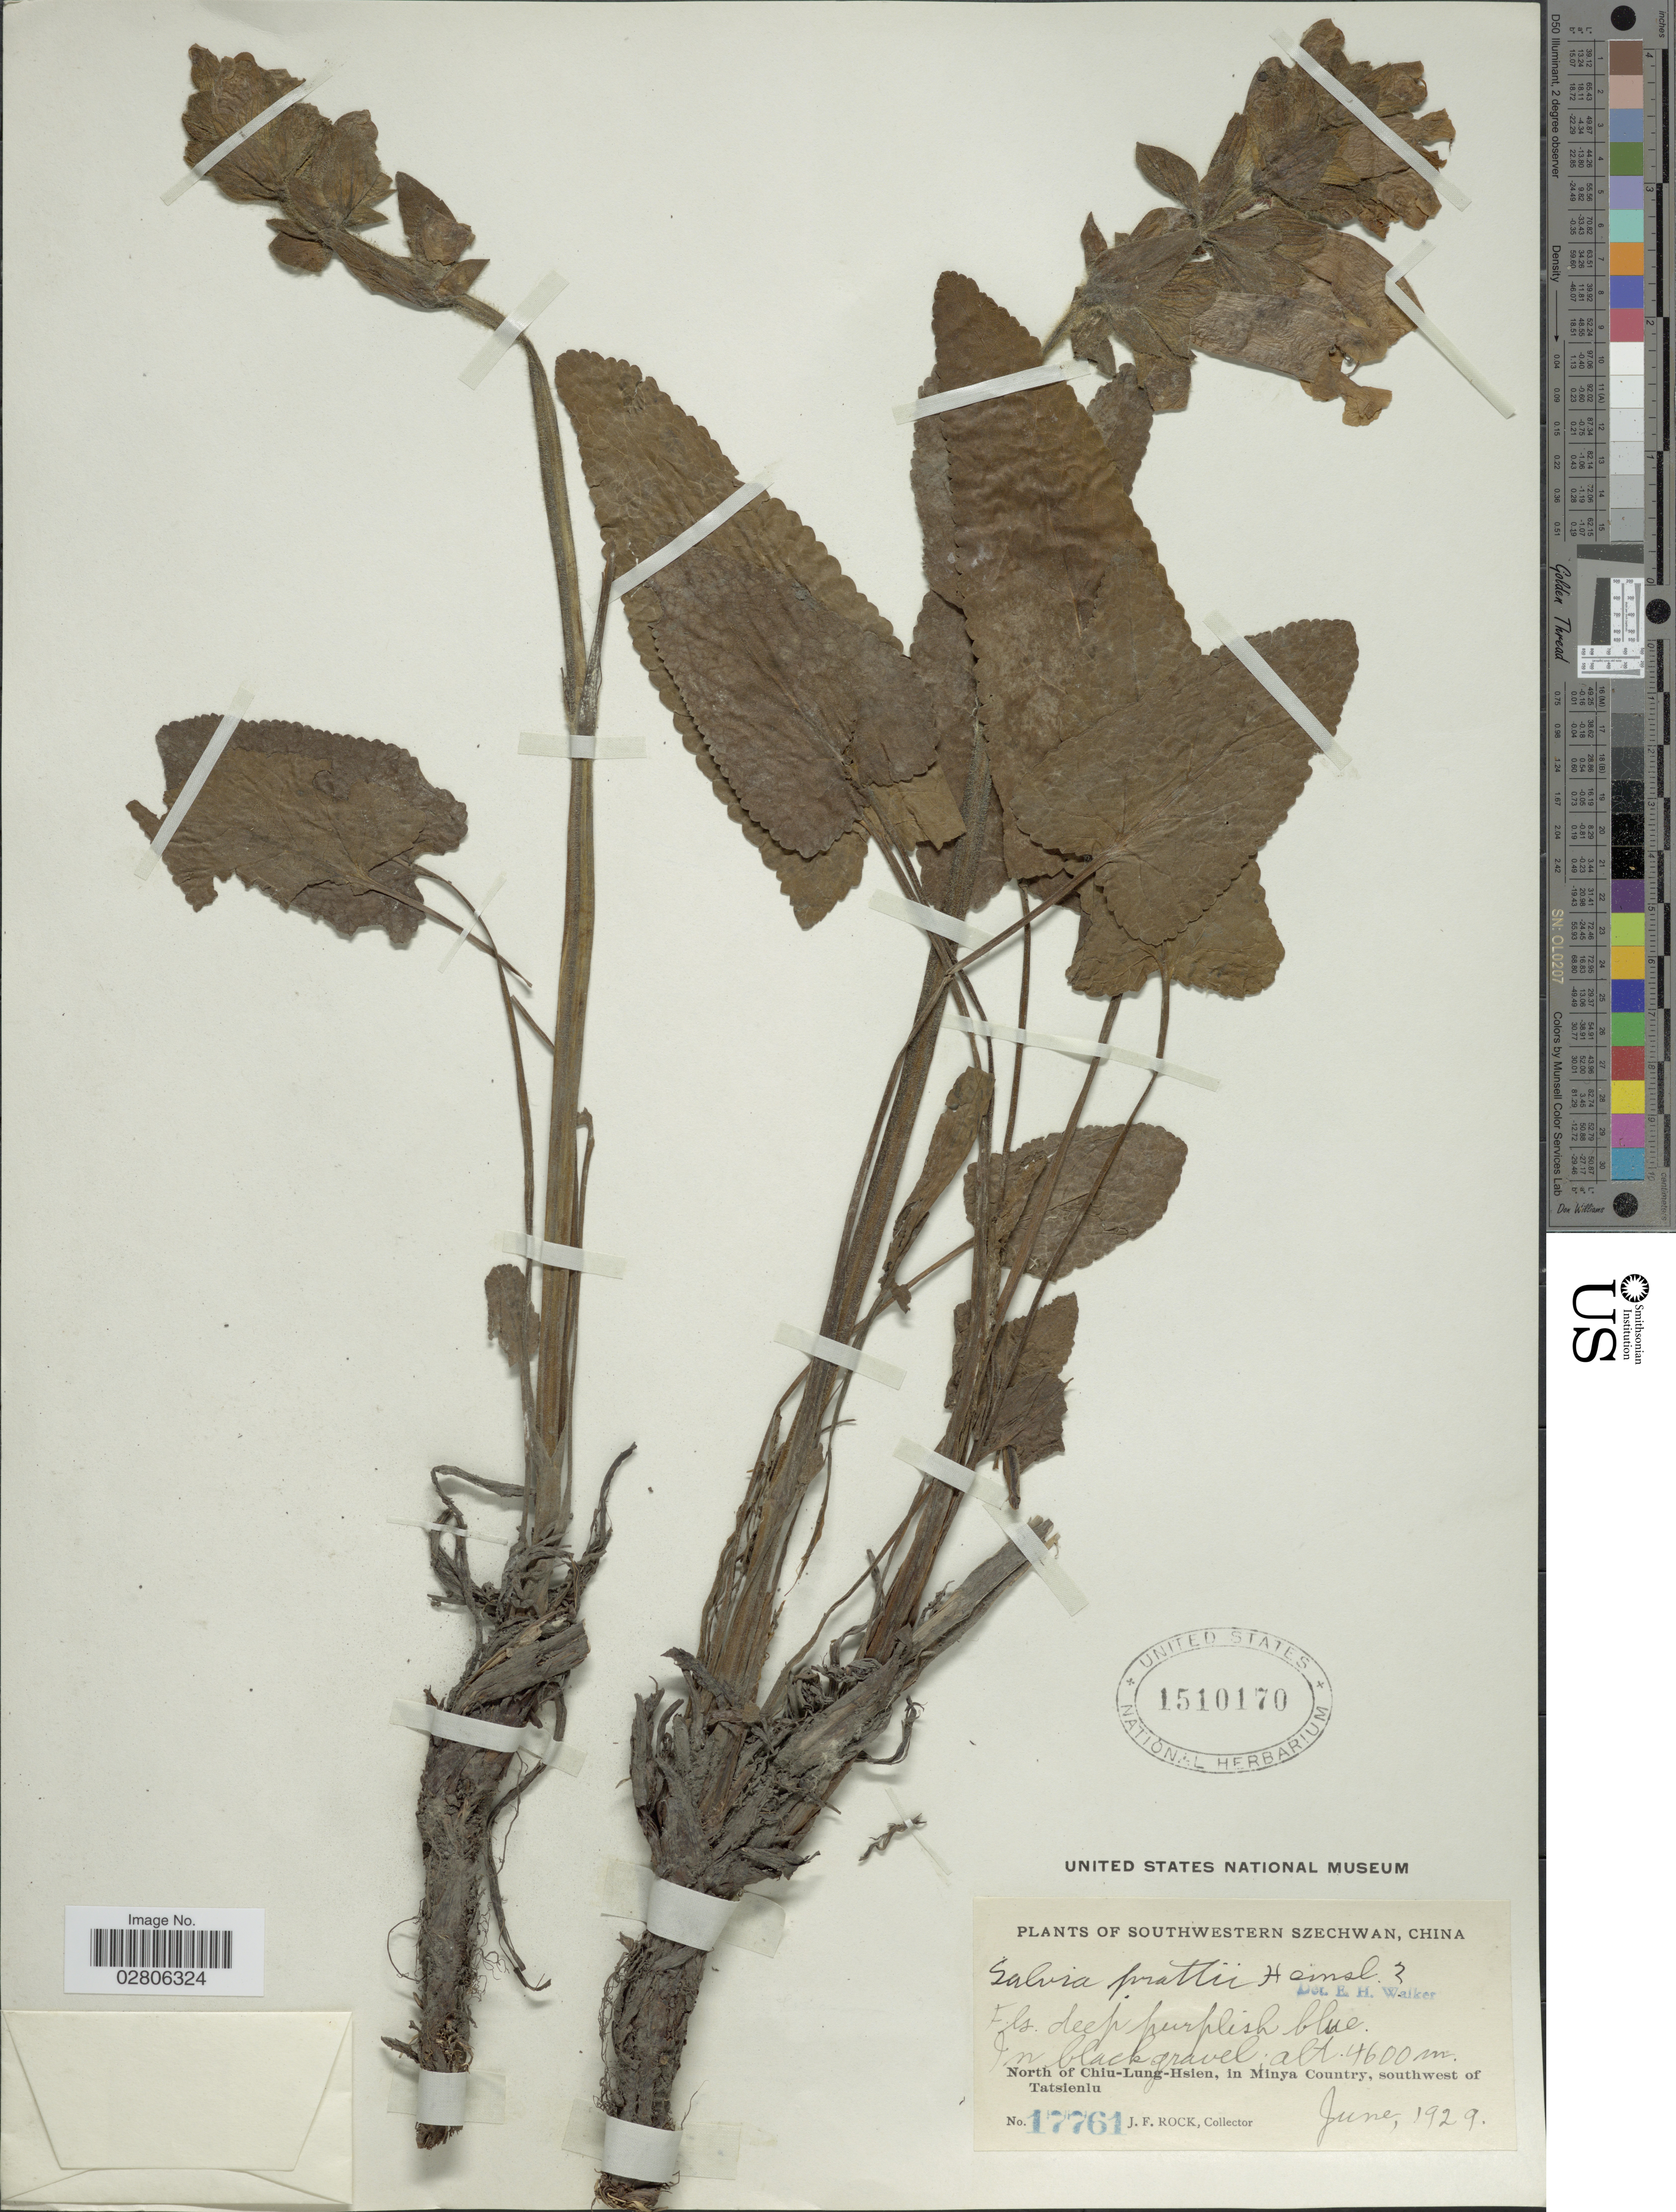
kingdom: Plantae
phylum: Tracheophyta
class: Magnoliopsida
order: Lamiales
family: Lamiaceae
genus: Salvia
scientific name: Salvia prattii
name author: Hemsl.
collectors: J. Rock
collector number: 17761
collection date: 1929-06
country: China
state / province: Sichuan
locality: Southwestern Szechwan, North of Chiu-Lung-Hsien, Minya Country, southwest of Tatsienlu.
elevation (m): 4600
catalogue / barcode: US 1510170